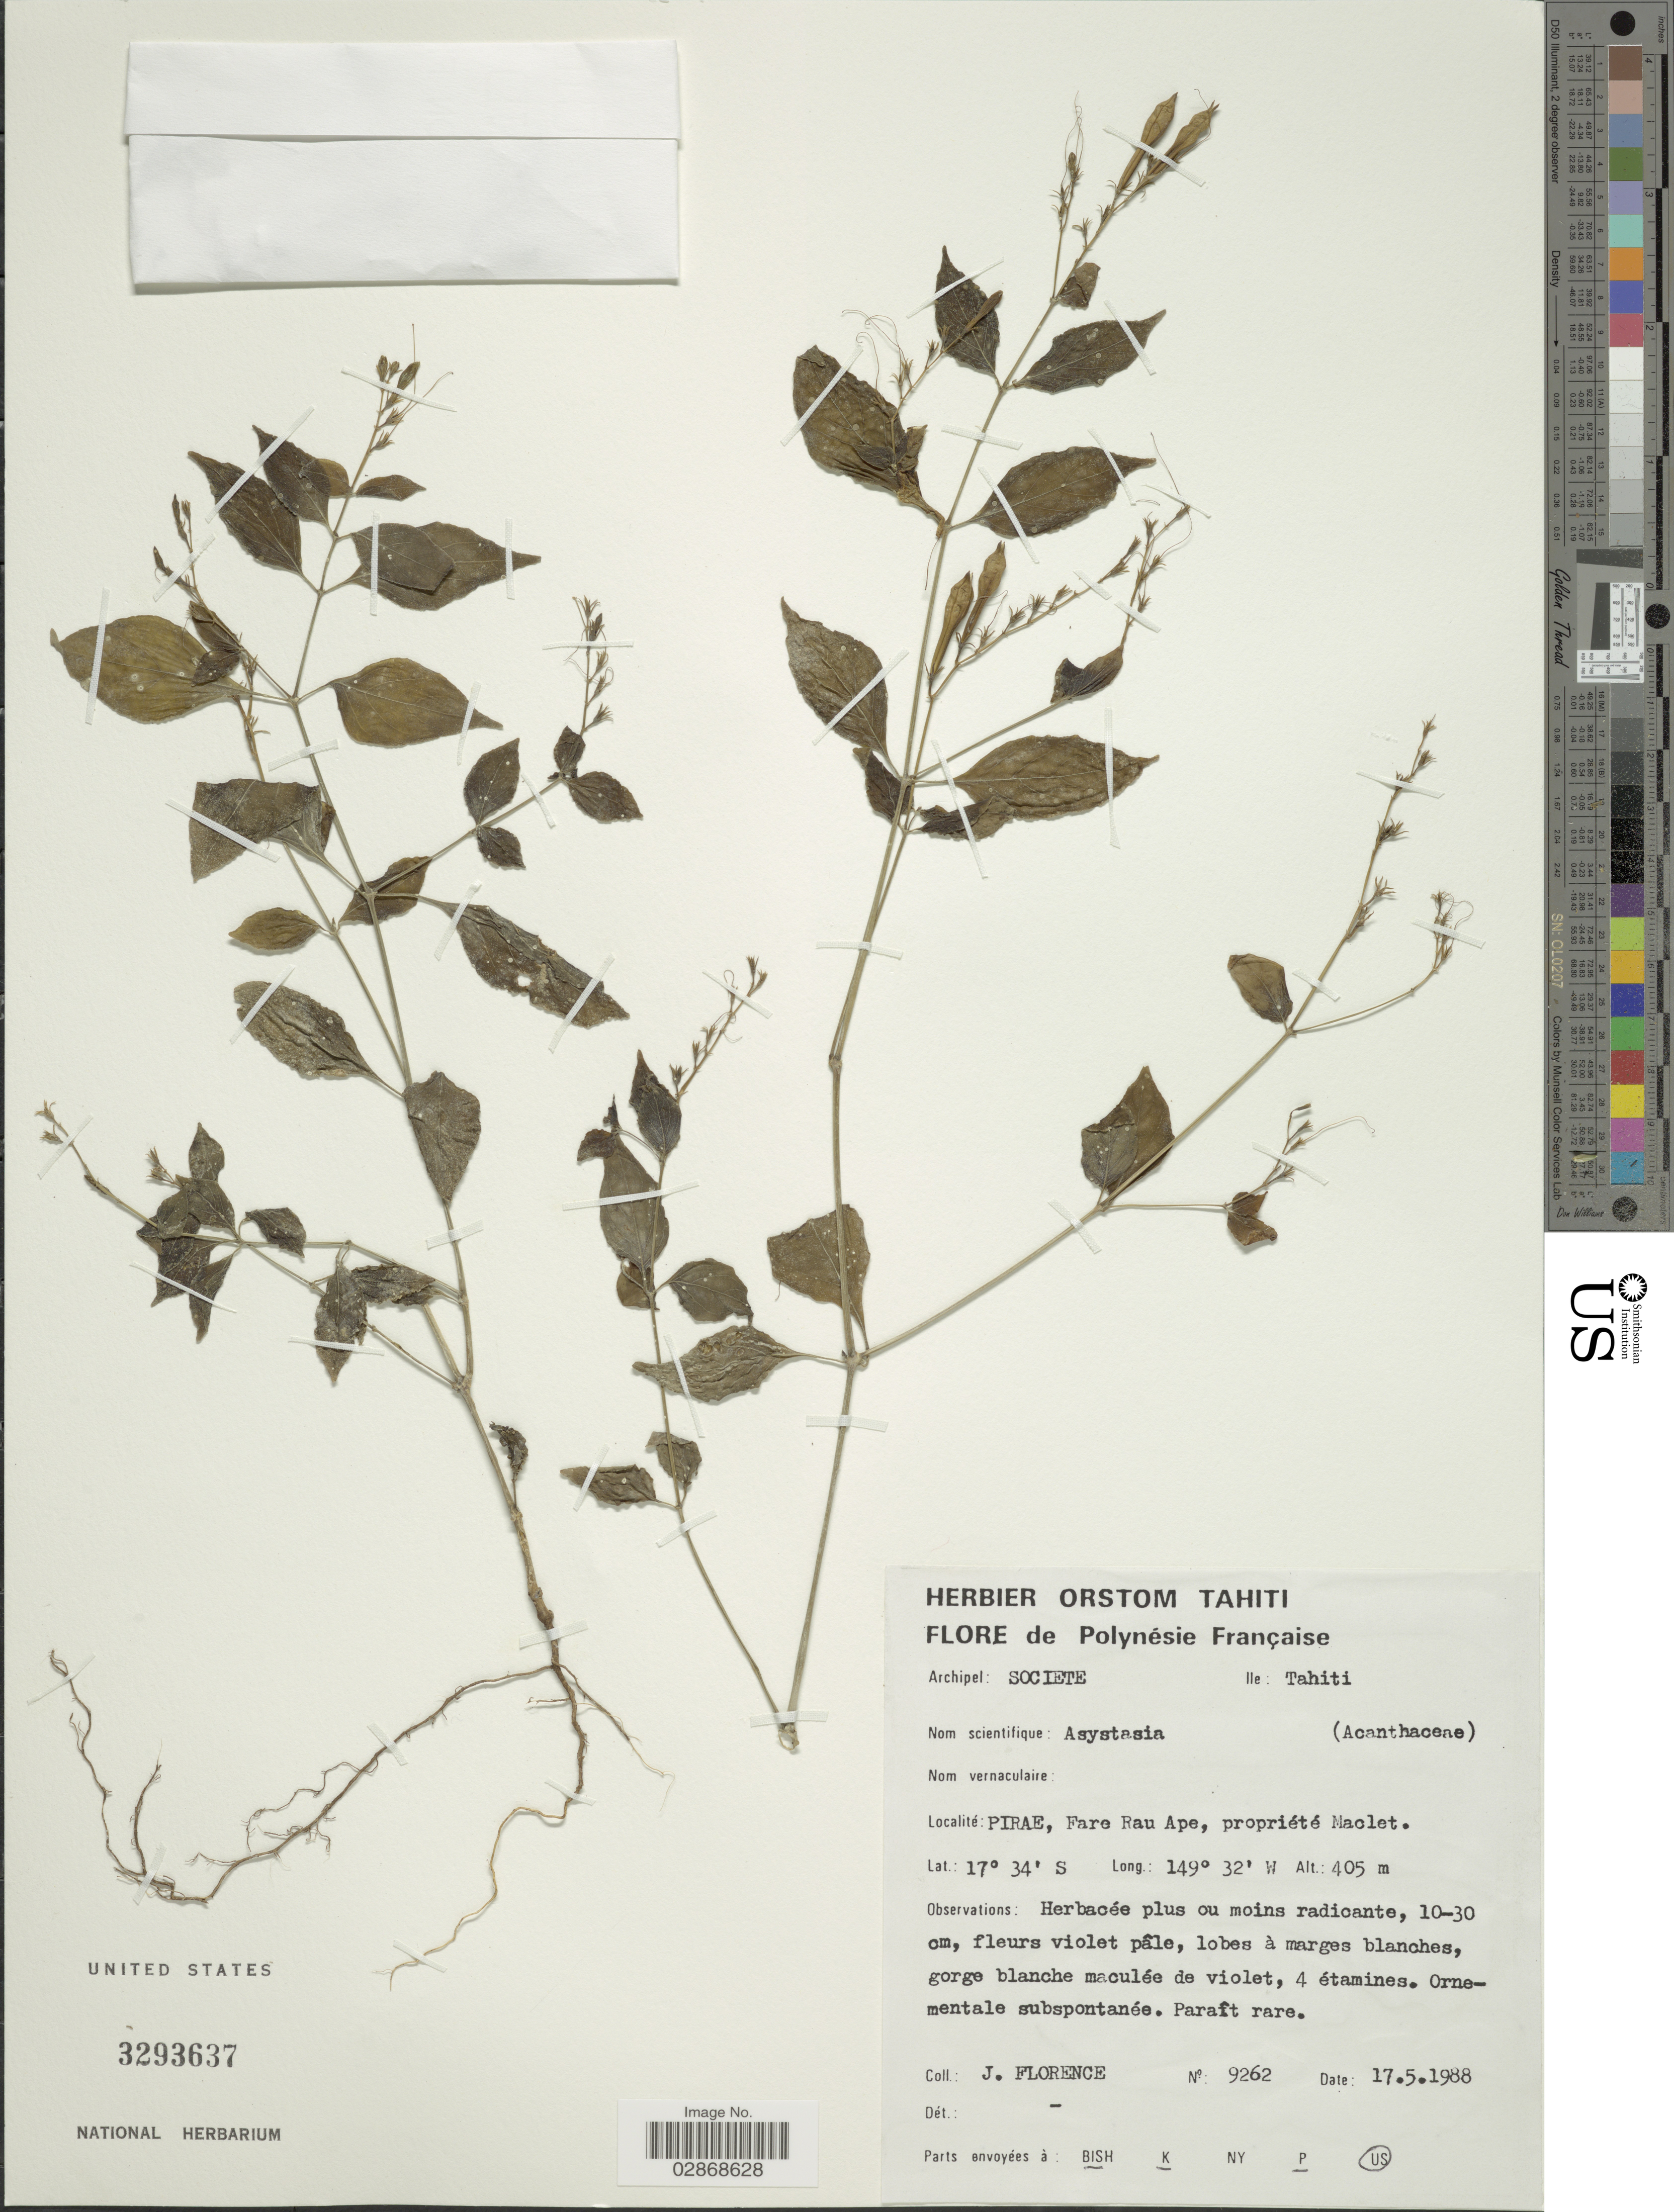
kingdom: Plantae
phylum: Tracheophyta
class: Magnoliopsida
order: Lamiales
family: Acanthaceae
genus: Asystasia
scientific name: Asystasia intrusa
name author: (Forssk.) Blume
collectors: J. Florence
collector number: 9262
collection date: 1988-05-17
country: French Polynesia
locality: Polynésie Française. Archipel: Societe. Ile: Tahiti. PIRAE, Fare Rau Ape, propriété Maclet.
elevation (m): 405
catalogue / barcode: US 3293637